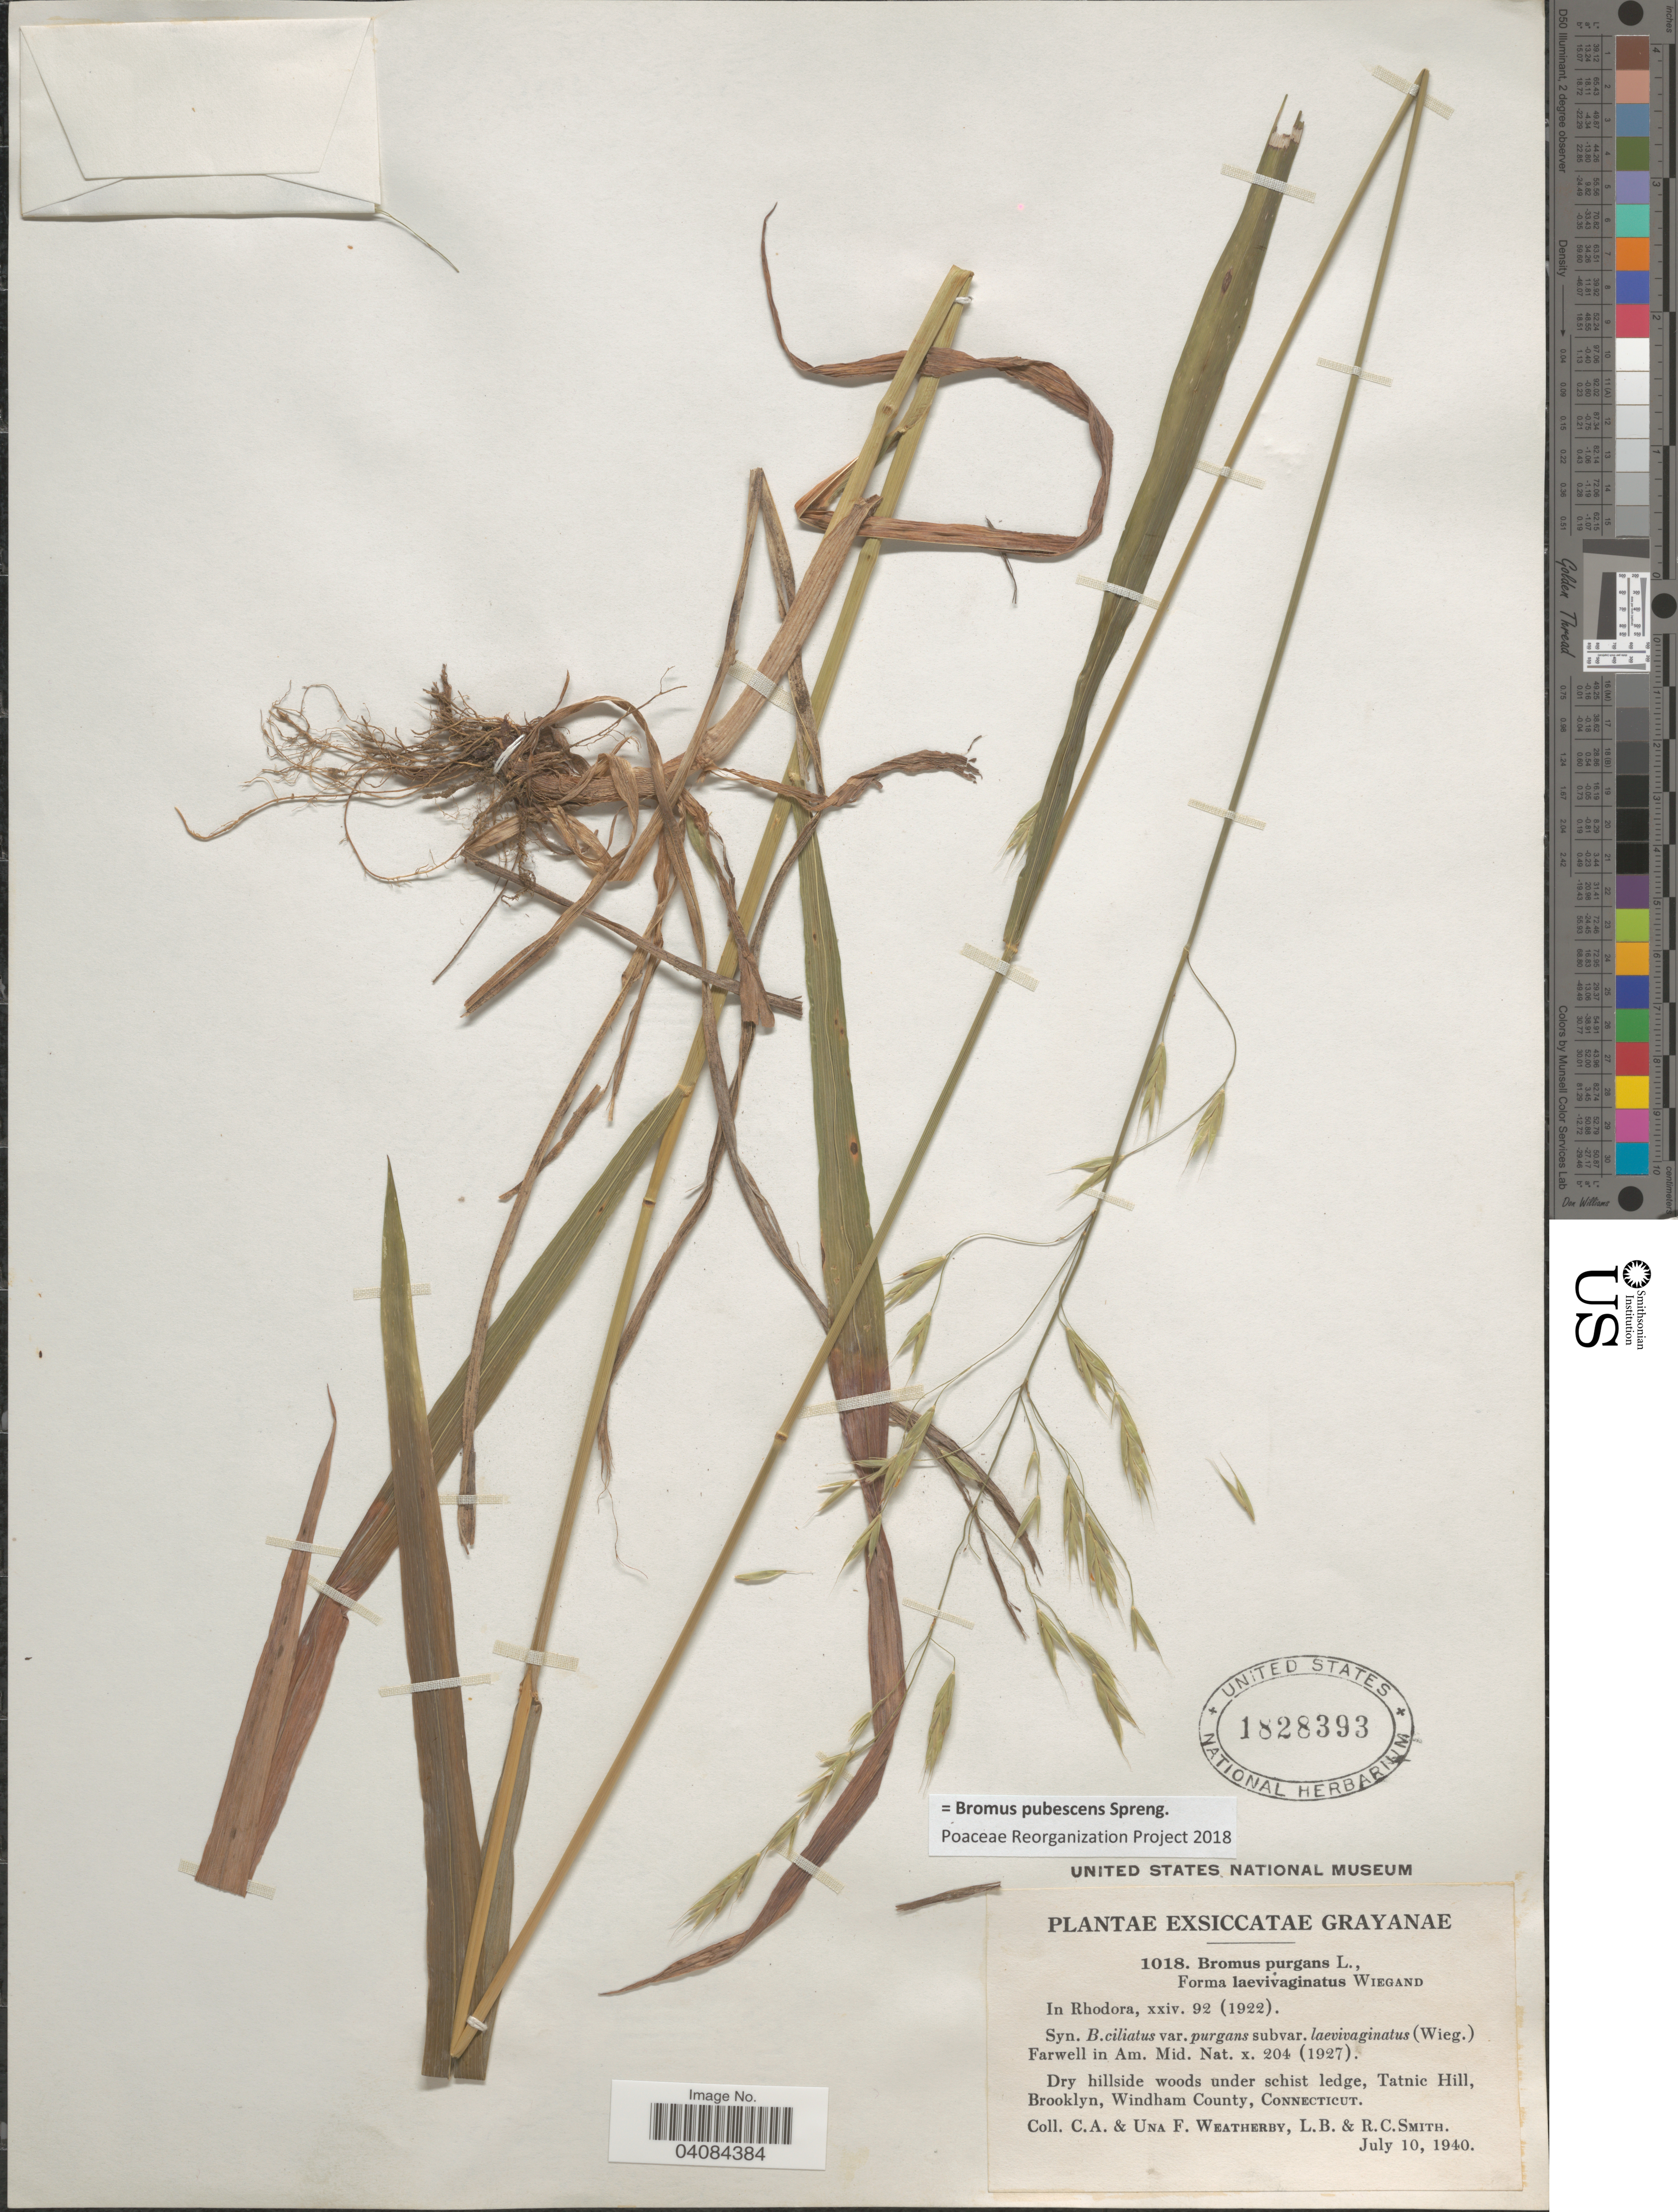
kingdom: Plantae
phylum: Tracheophyta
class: Liliopsida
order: Poales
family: Poaceae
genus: Bromus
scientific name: Bromus pubescens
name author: Muhl. ex Willd.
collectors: C. A. Weatherby, U. Weatherby, L. Smith & R. C. Smith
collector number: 1018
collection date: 1940-07-10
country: United States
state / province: Connecticut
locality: Dry hillside woods under schist ledge, Tatnic Hill, Brooklyn, Windham County.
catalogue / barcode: US 1828393